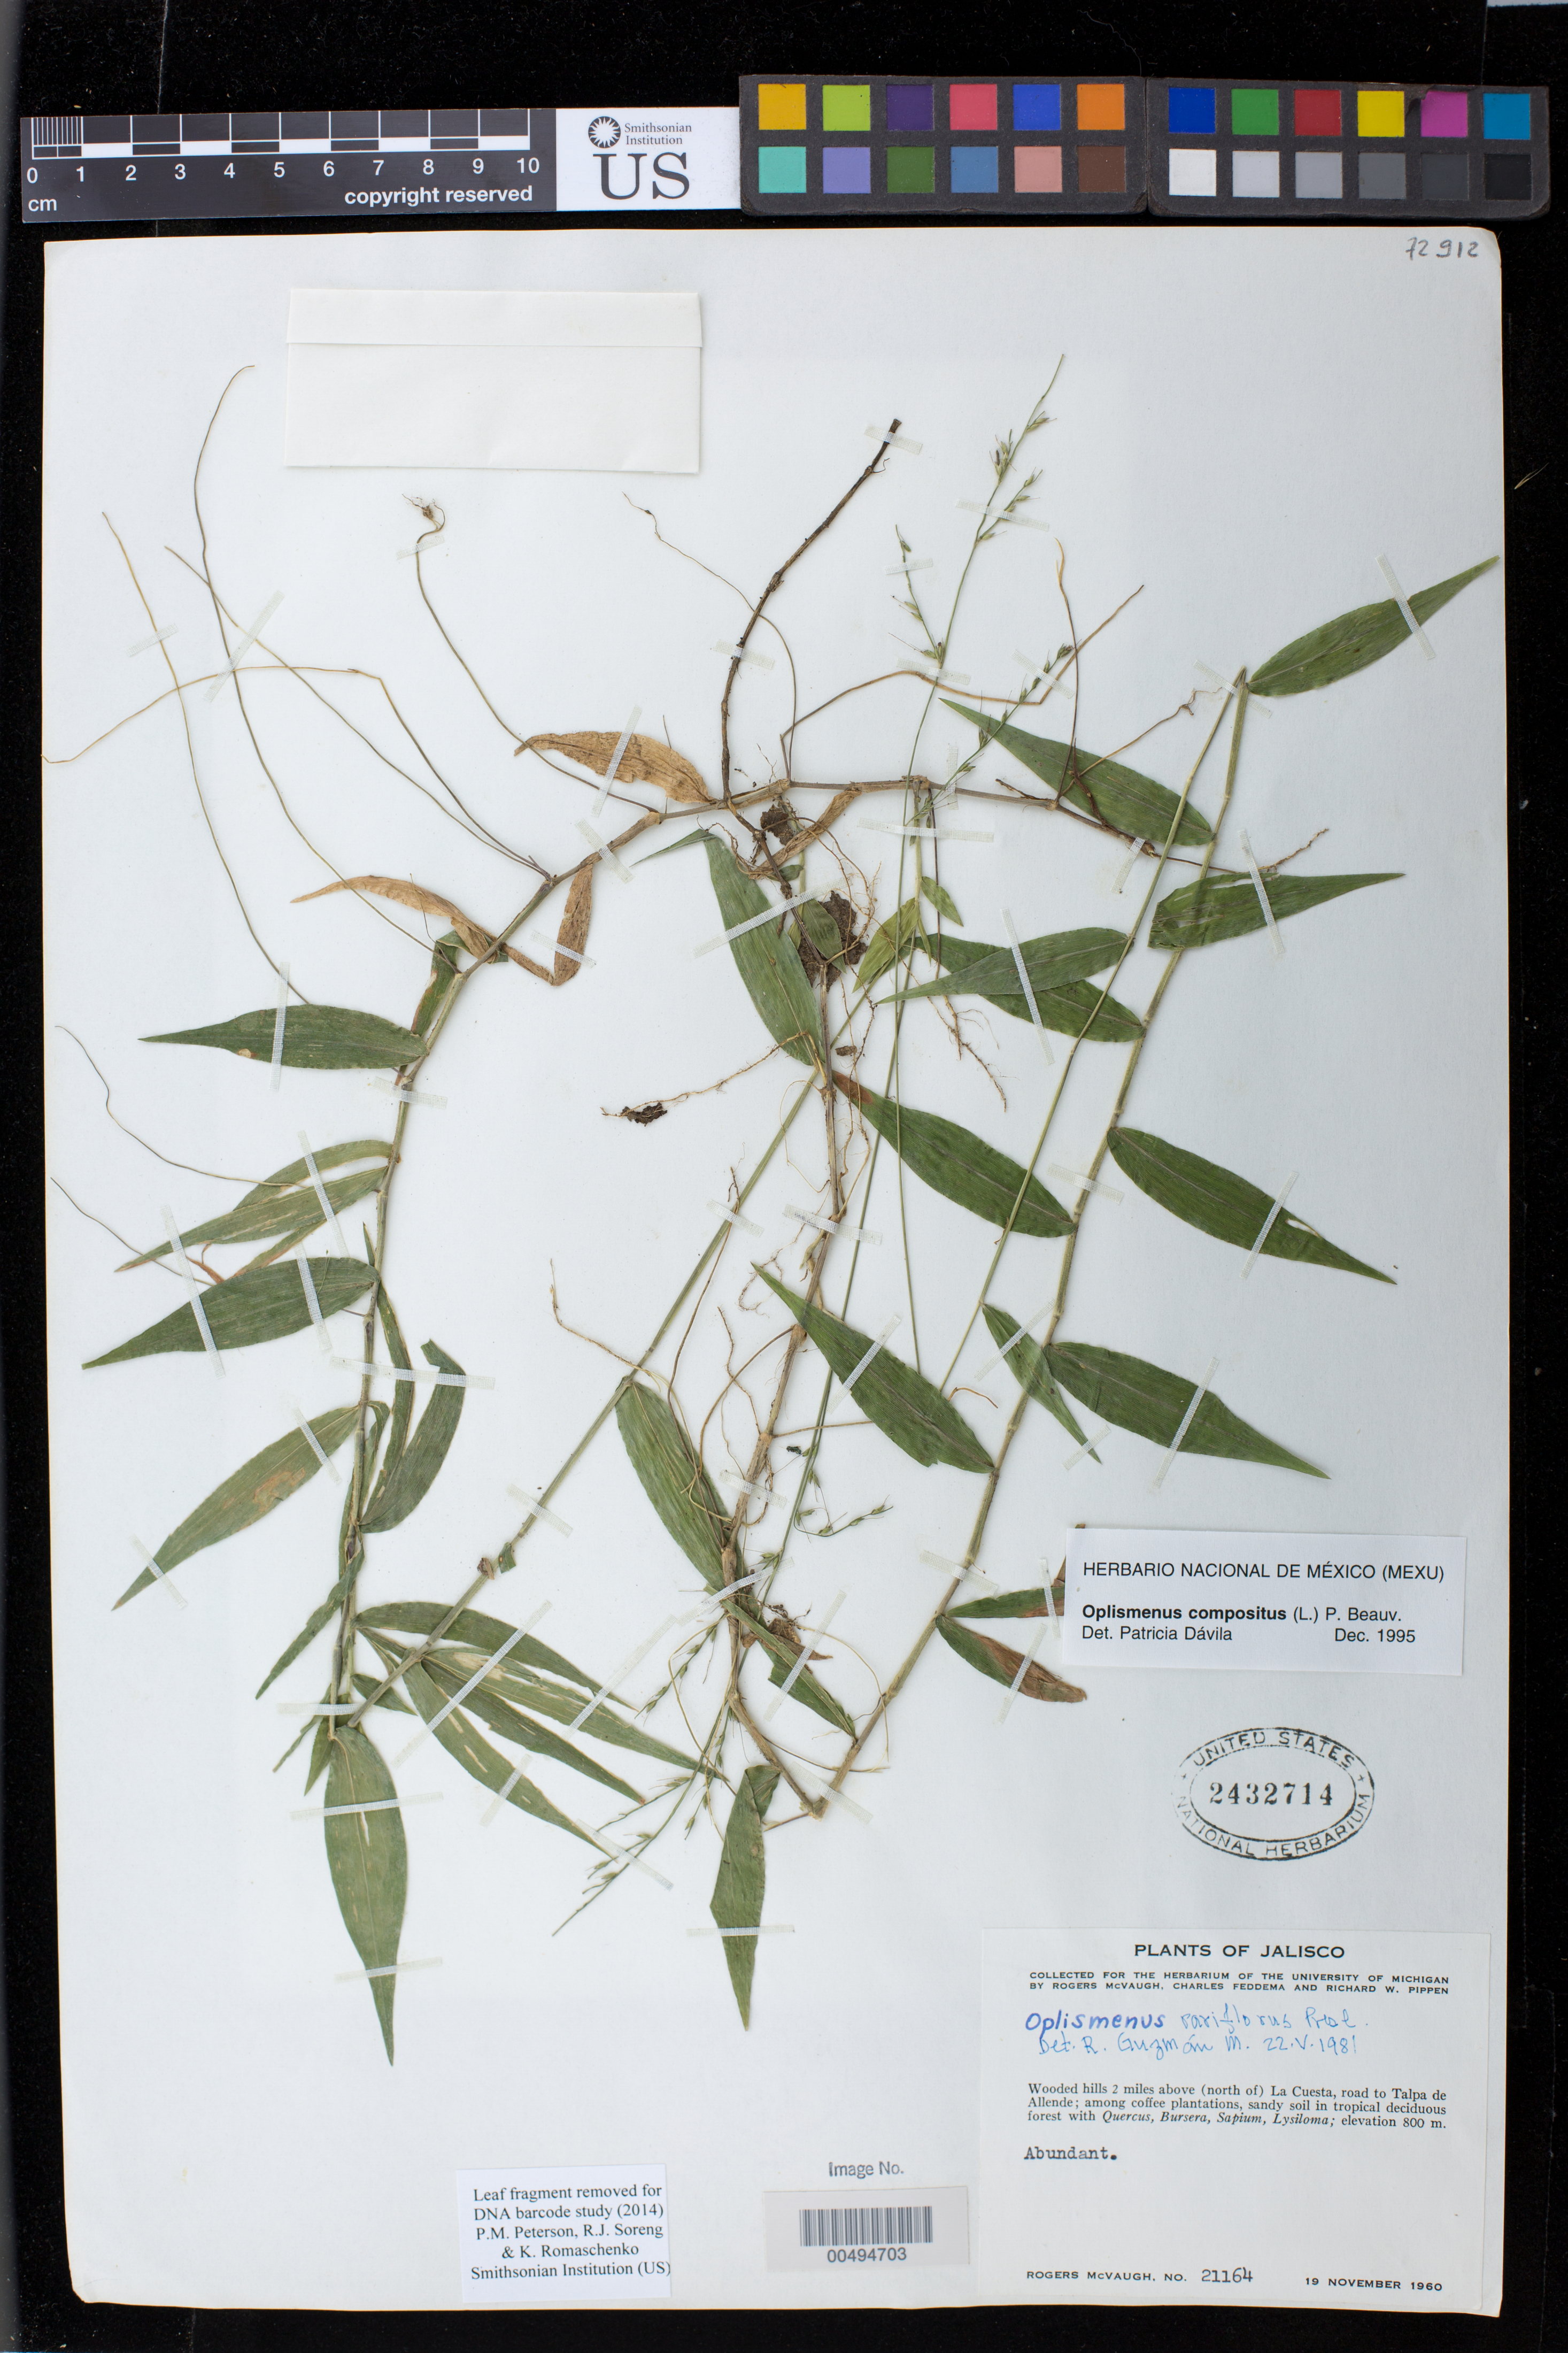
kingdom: Plantae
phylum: Tracheophyta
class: Liliopsida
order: Poales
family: Poaceae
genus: Oplismenus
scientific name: Oplismenus compositus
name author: (L.) P. Beauv.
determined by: Dávila, P. D.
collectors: R. McVaugh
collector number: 21164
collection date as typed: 19 Nov 1960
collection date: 1960-11-19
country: Mexico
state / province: Jalisco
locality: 2 mi above (N of) La Cuesta, rd to Talpa de Allende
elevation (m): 800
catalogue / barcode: US 2432714